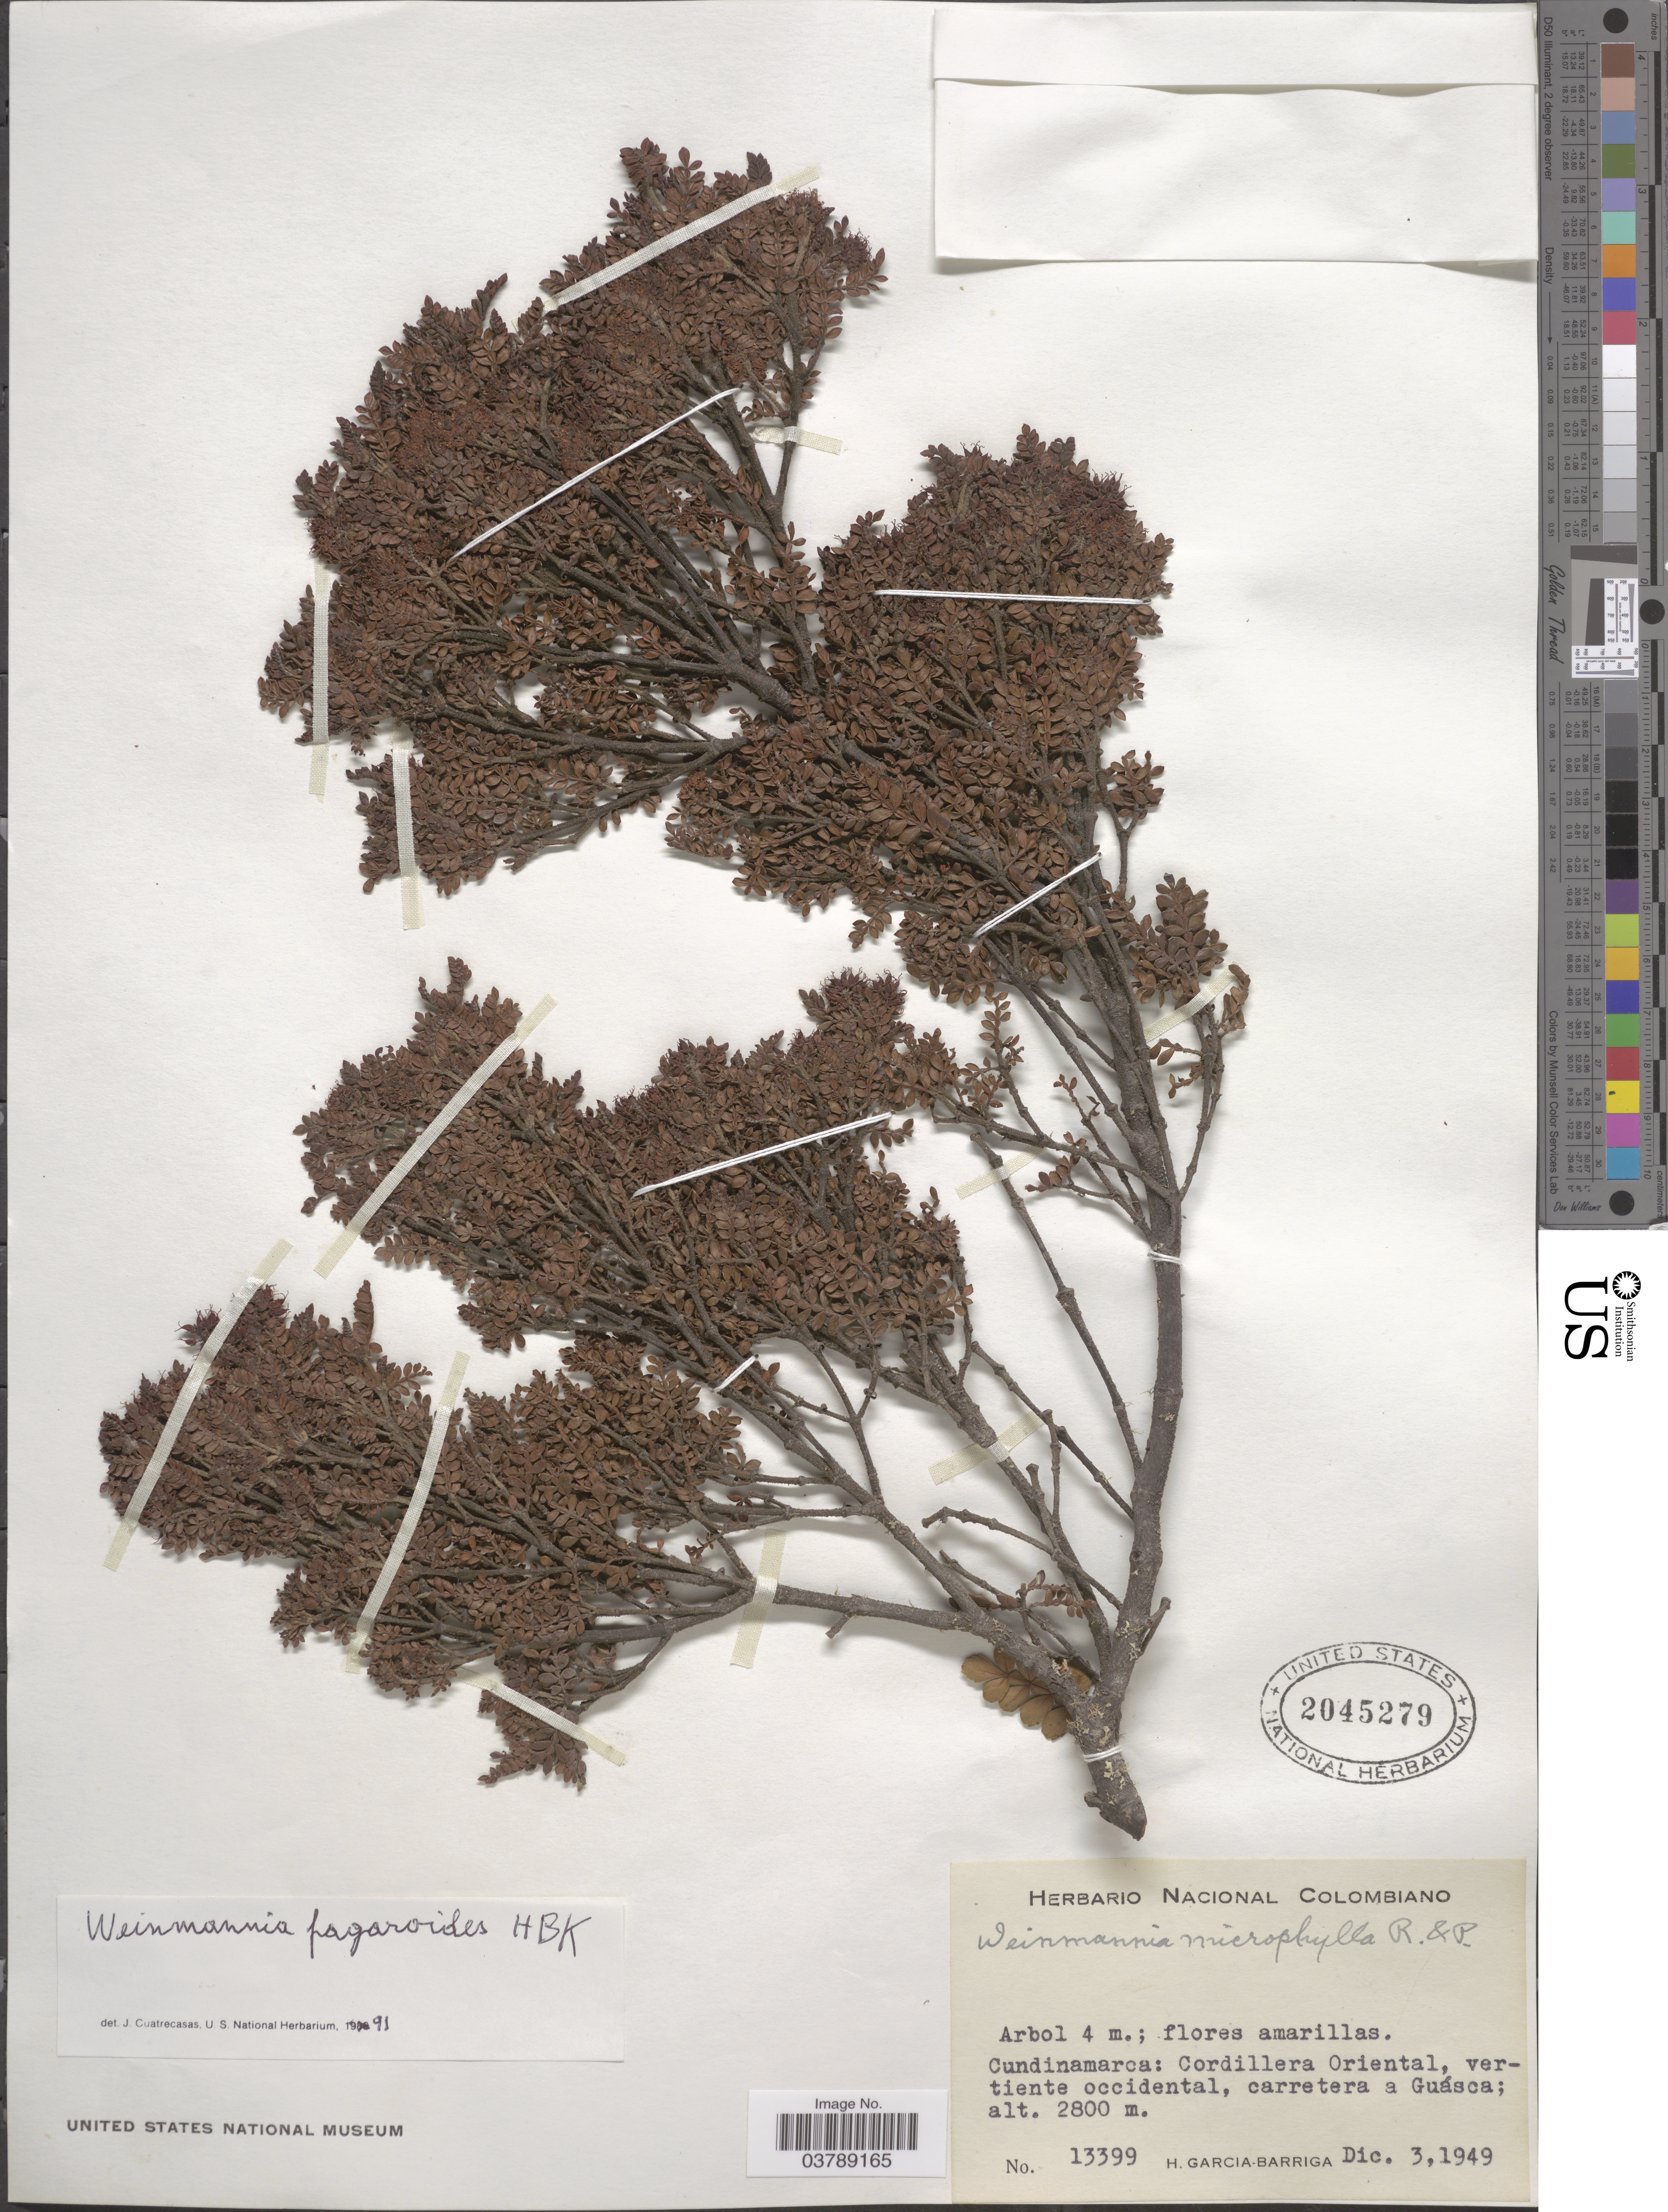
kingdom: Plantae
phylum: Tracheophyta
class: Magnoliopsida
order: Oxalidales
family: Cunoniaceae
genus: Weinmannia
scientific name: Weinmannia fagaroides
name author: Kunth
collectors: H. García Barriga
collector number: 13399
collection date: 1949-12-03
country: Colombia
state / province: Cundinamarca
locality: Cordillera Oriental, vertiente occidental, carretera a Guásca.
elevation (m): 2800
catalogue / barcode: US 2045279